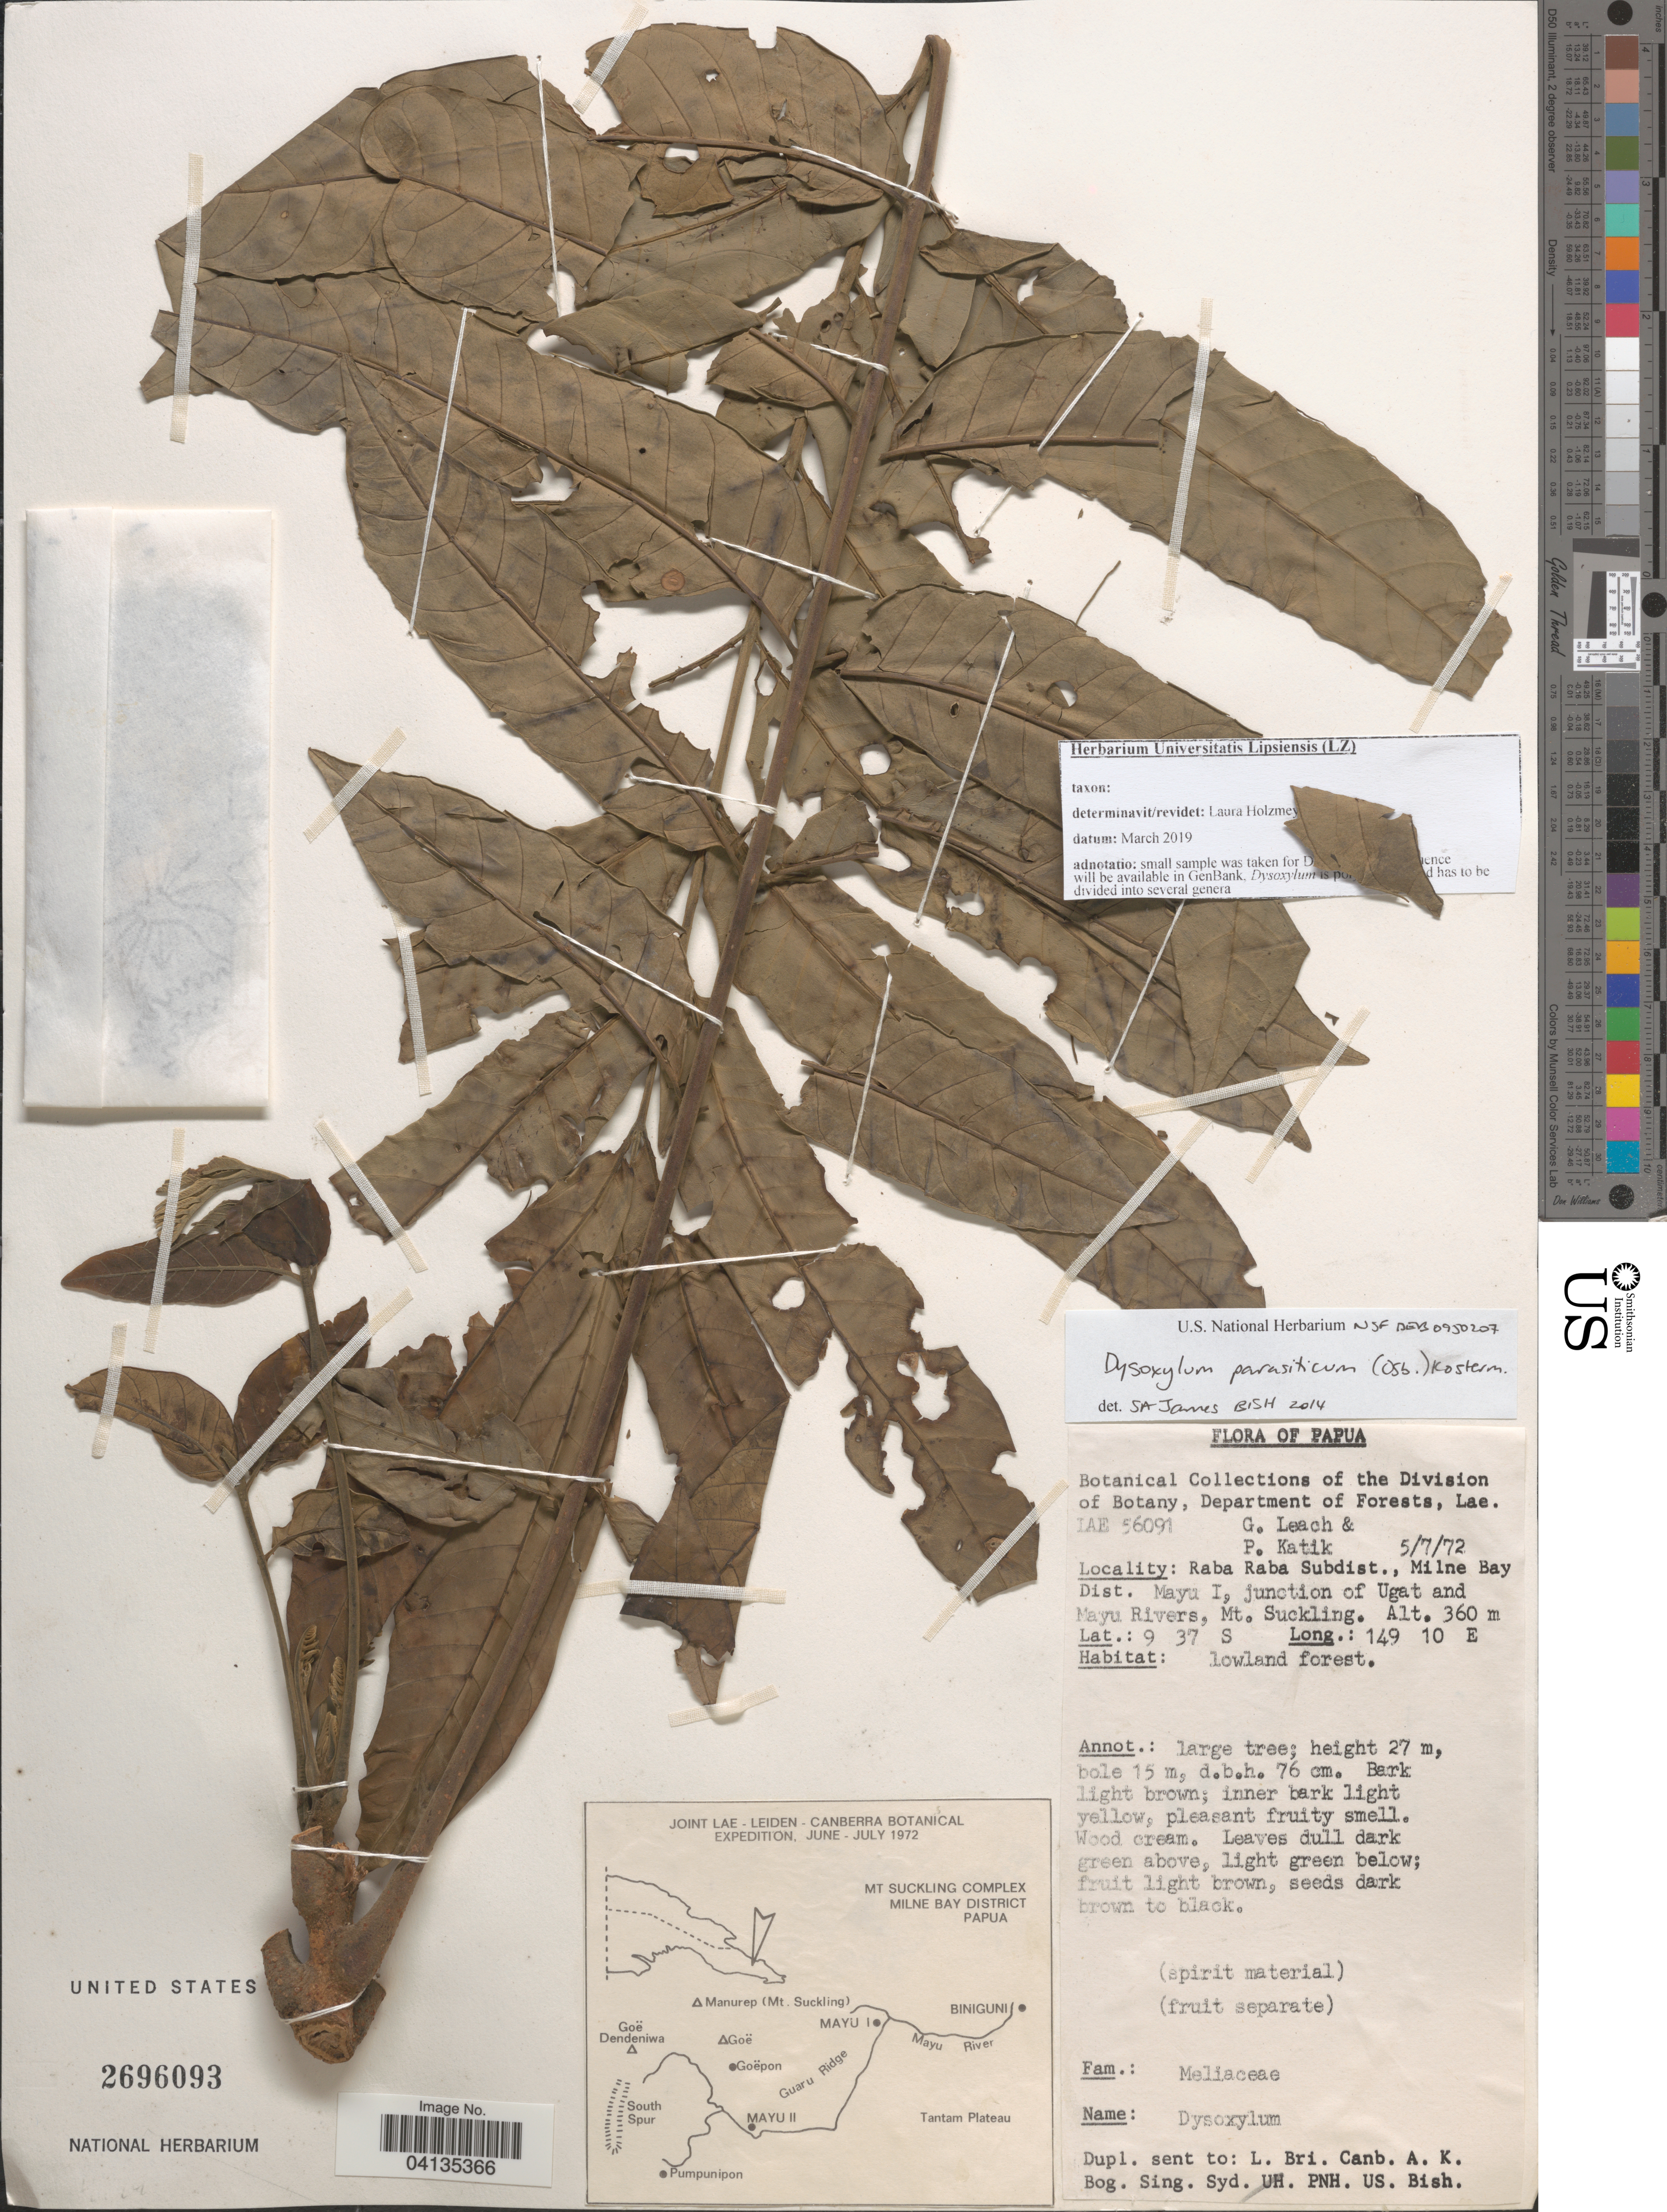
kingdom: Plantae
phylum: Tracheophyta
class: Magnoliopsida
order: Sapindales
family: Meliaceae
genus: Epicharis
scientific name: Epicharis parasitica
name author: (Osbeck) Mabb.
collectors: G. Leach & P. Katik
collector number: LAE56091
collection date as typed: Transcribed d/m/y: 5/7/72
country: Papua New Guinea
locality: Papua. Raba Raba Subdist., Milne Bay Dist. Mayu I, junction of Ugat and Mayu Rivers, Mt. Suckling.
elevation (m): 360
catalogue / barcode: US 2696093